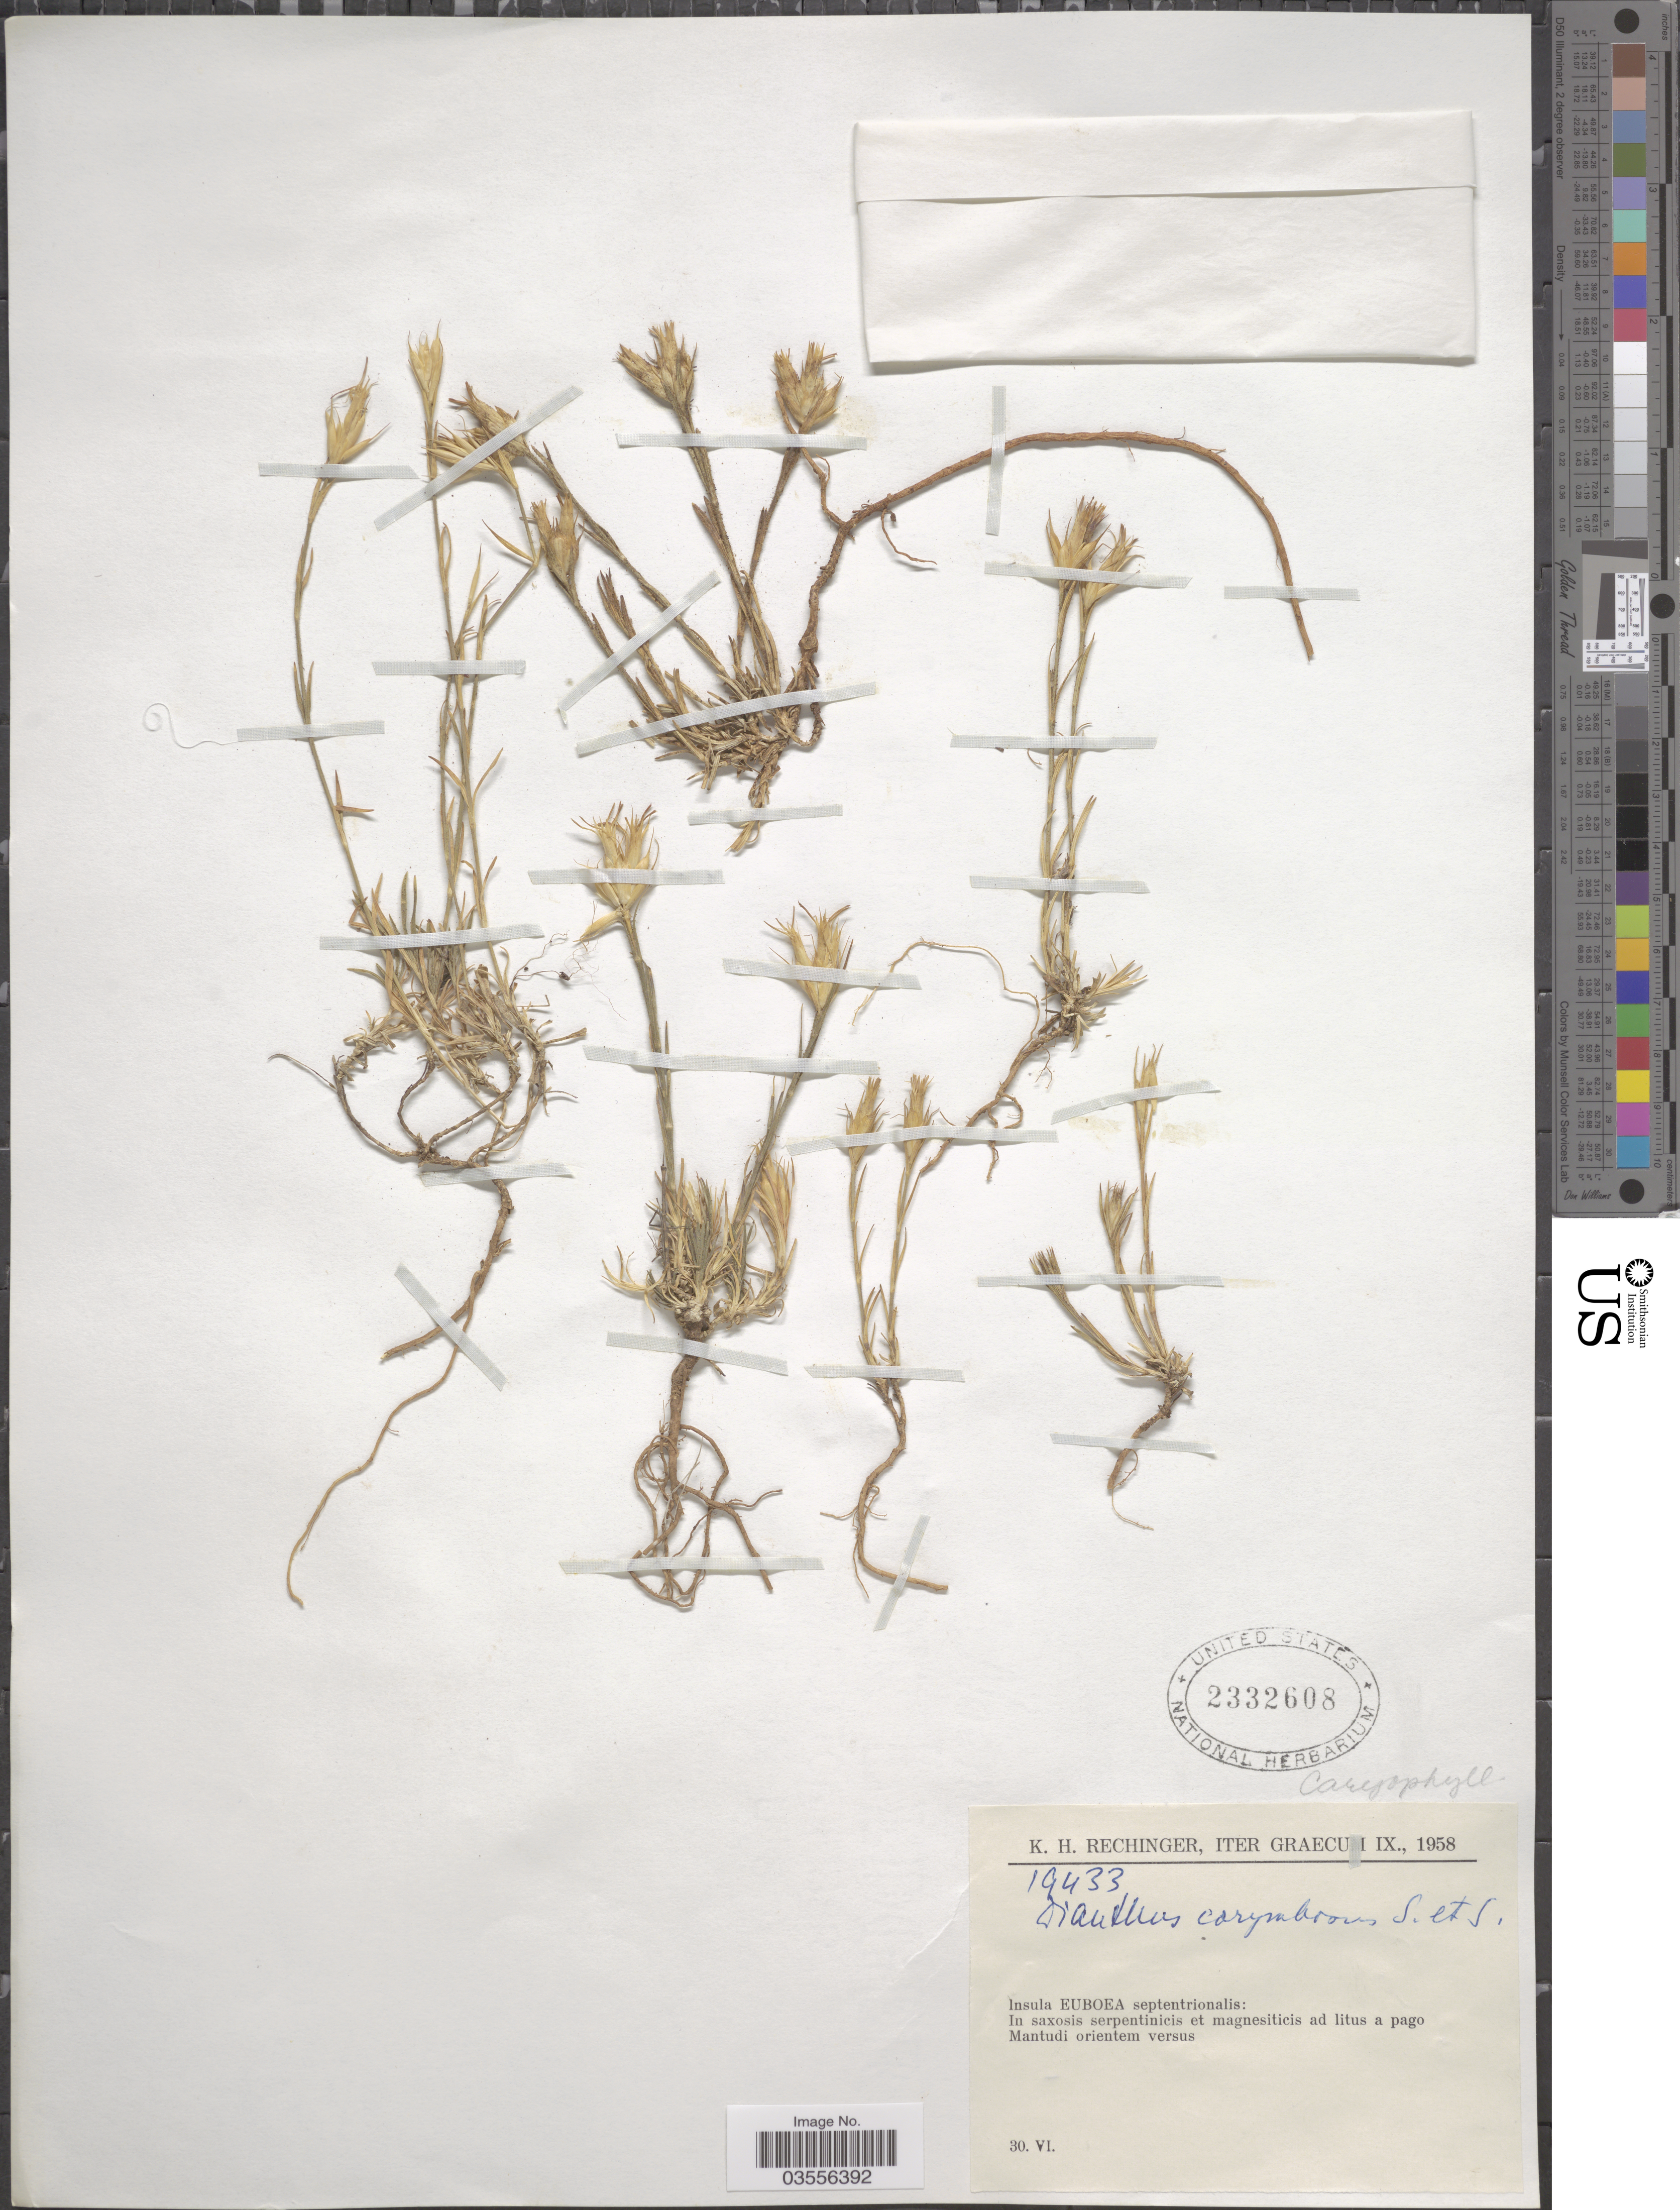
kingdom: Plantae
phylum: Tracheophyta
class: Magnoliopsida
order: Caryophyllales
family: Caryophyllaceae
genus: Dianthus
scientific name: Dianthus corymbosus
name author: Sm.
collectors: K. H. Rechinger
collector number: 19433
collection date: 1958-06-30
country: Greece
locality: Iter Graecu [illegible text]. Insula Euboea septentrionalis: In saxosis serpentinicis et magnesiticis ad litus a pago Mantudi orientem versus.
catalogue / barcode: US 2332608